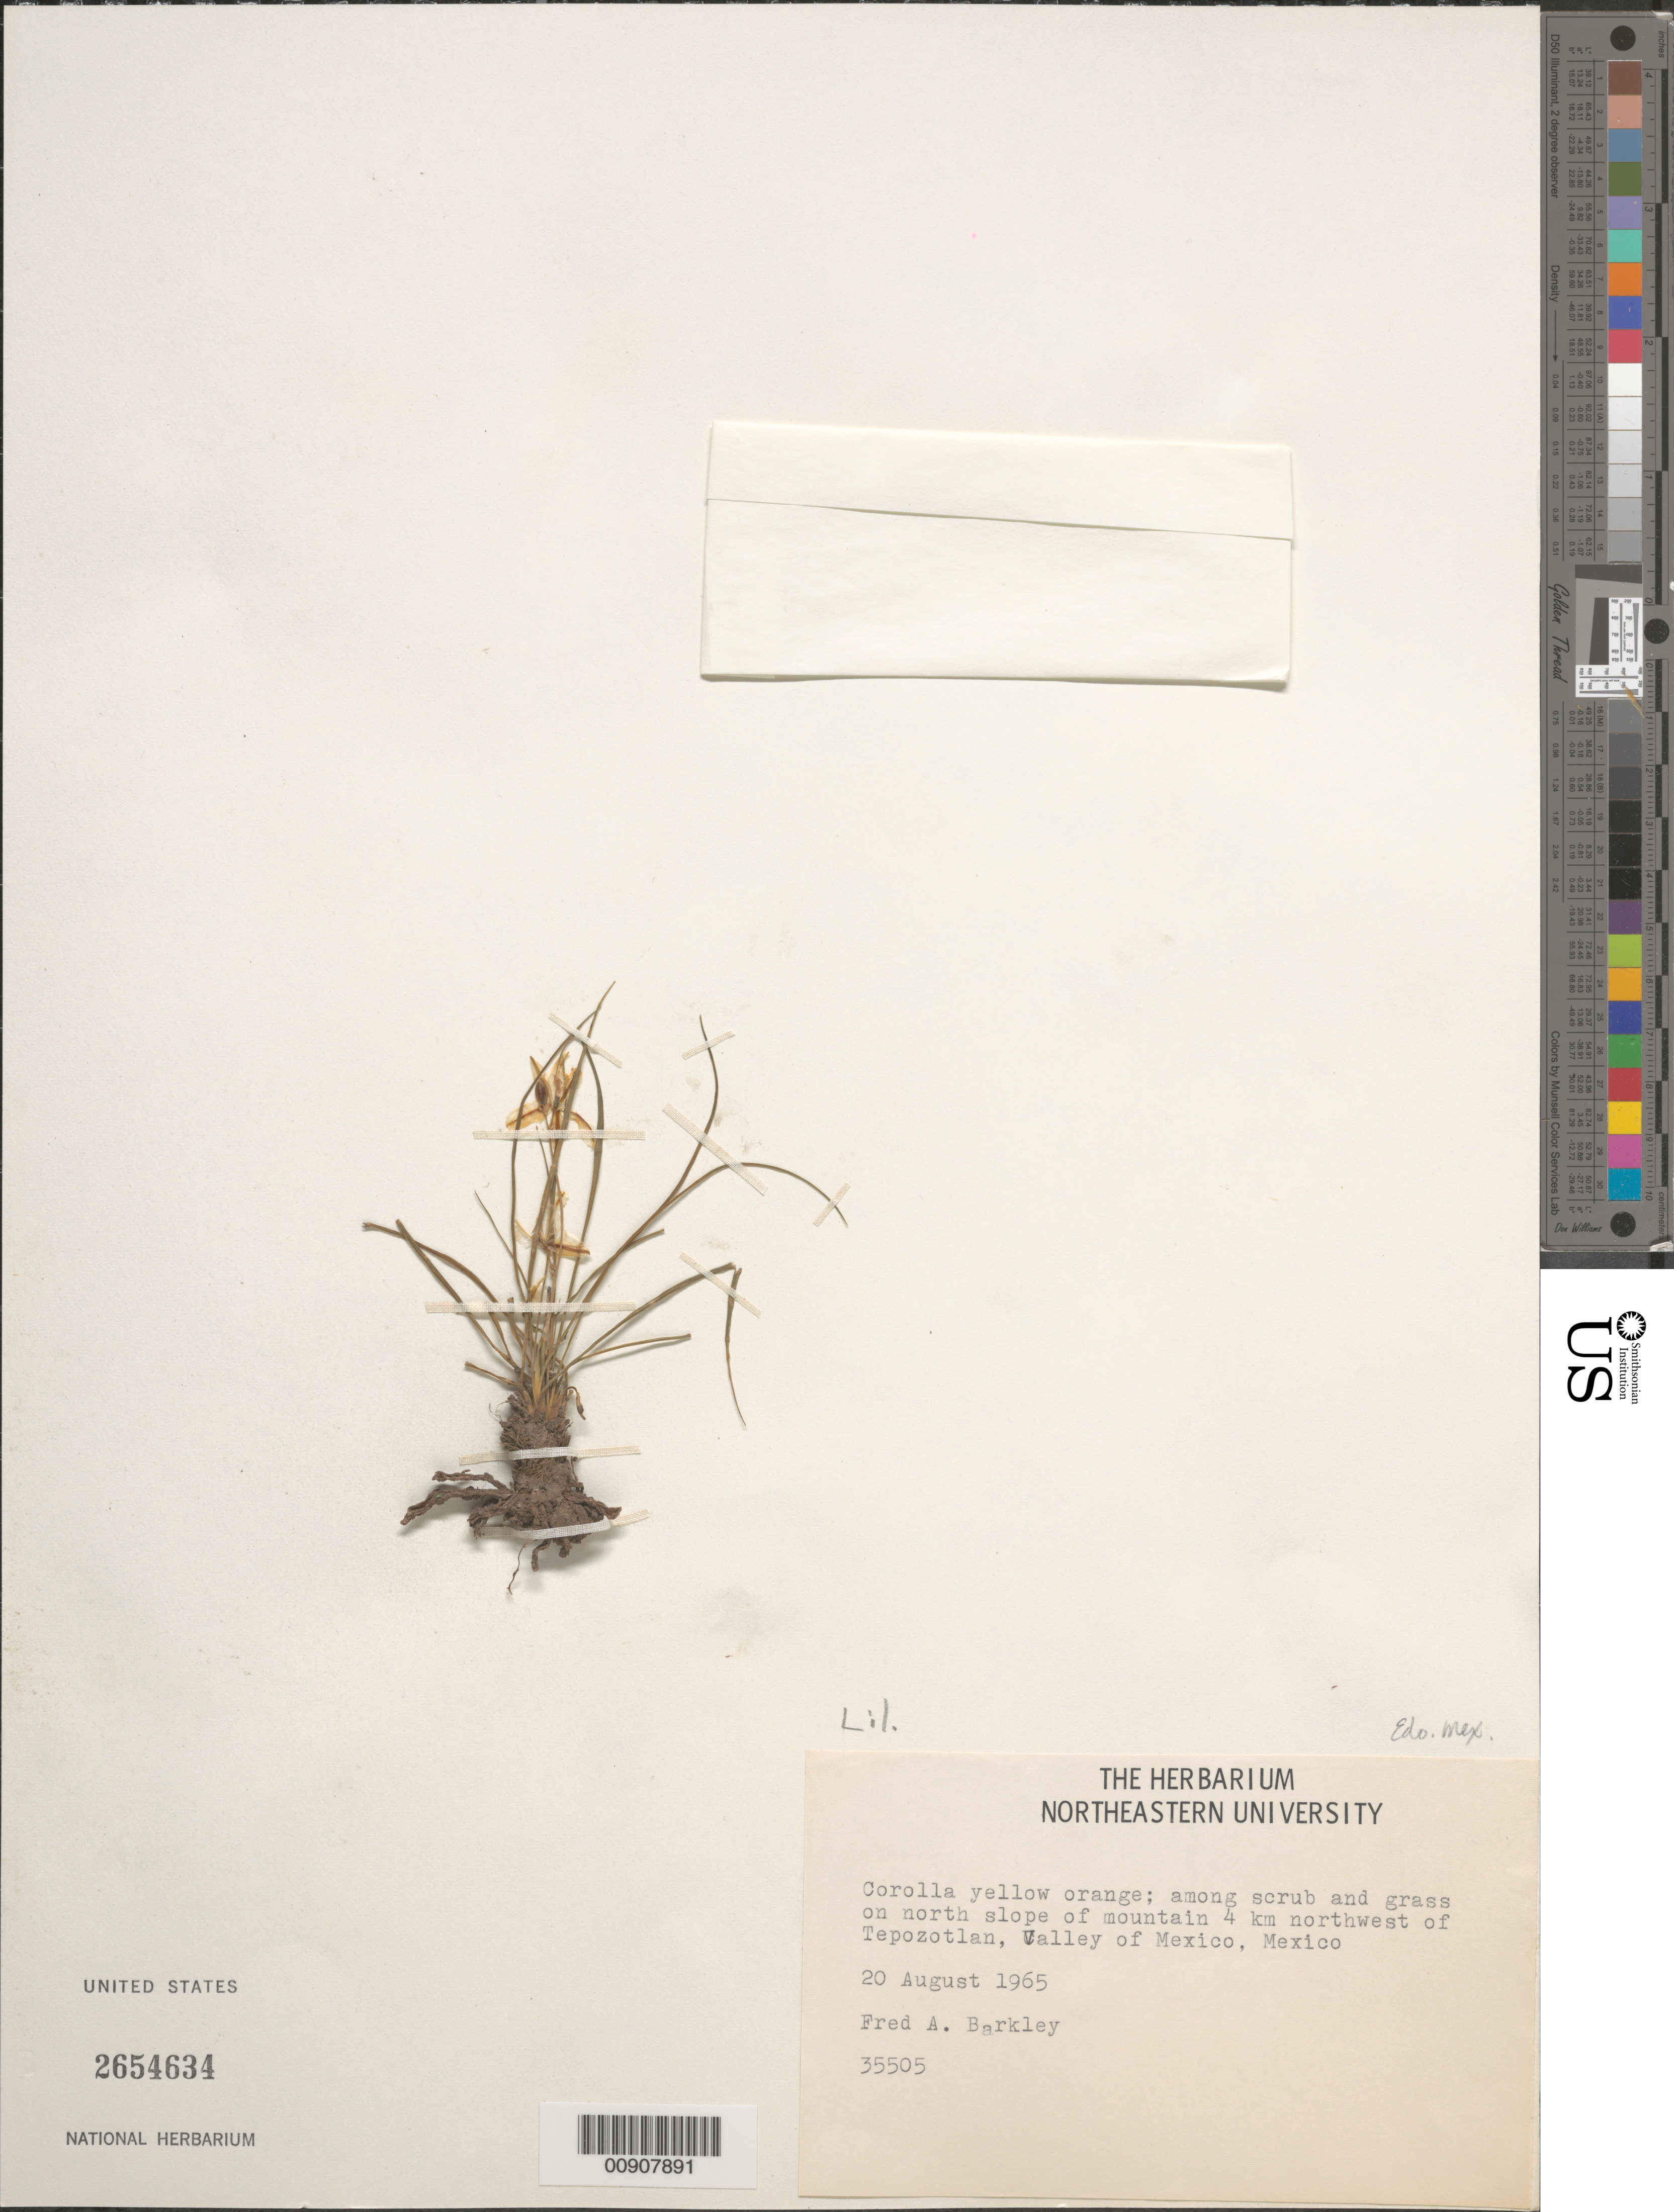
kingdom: Plantae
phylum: Tracheophyta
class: Liliopsida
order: Liliales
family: Liliaceae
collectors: F. A. Barkley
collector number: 35505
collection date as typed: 20 Aug 1965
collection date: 1965-08-20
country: Mexico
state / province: México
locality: Mountain 4 km northwest of Tepozotlán, Valley of México, México.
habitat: Among scrub and grass on north slope of mountain.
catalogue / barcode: US 2654634